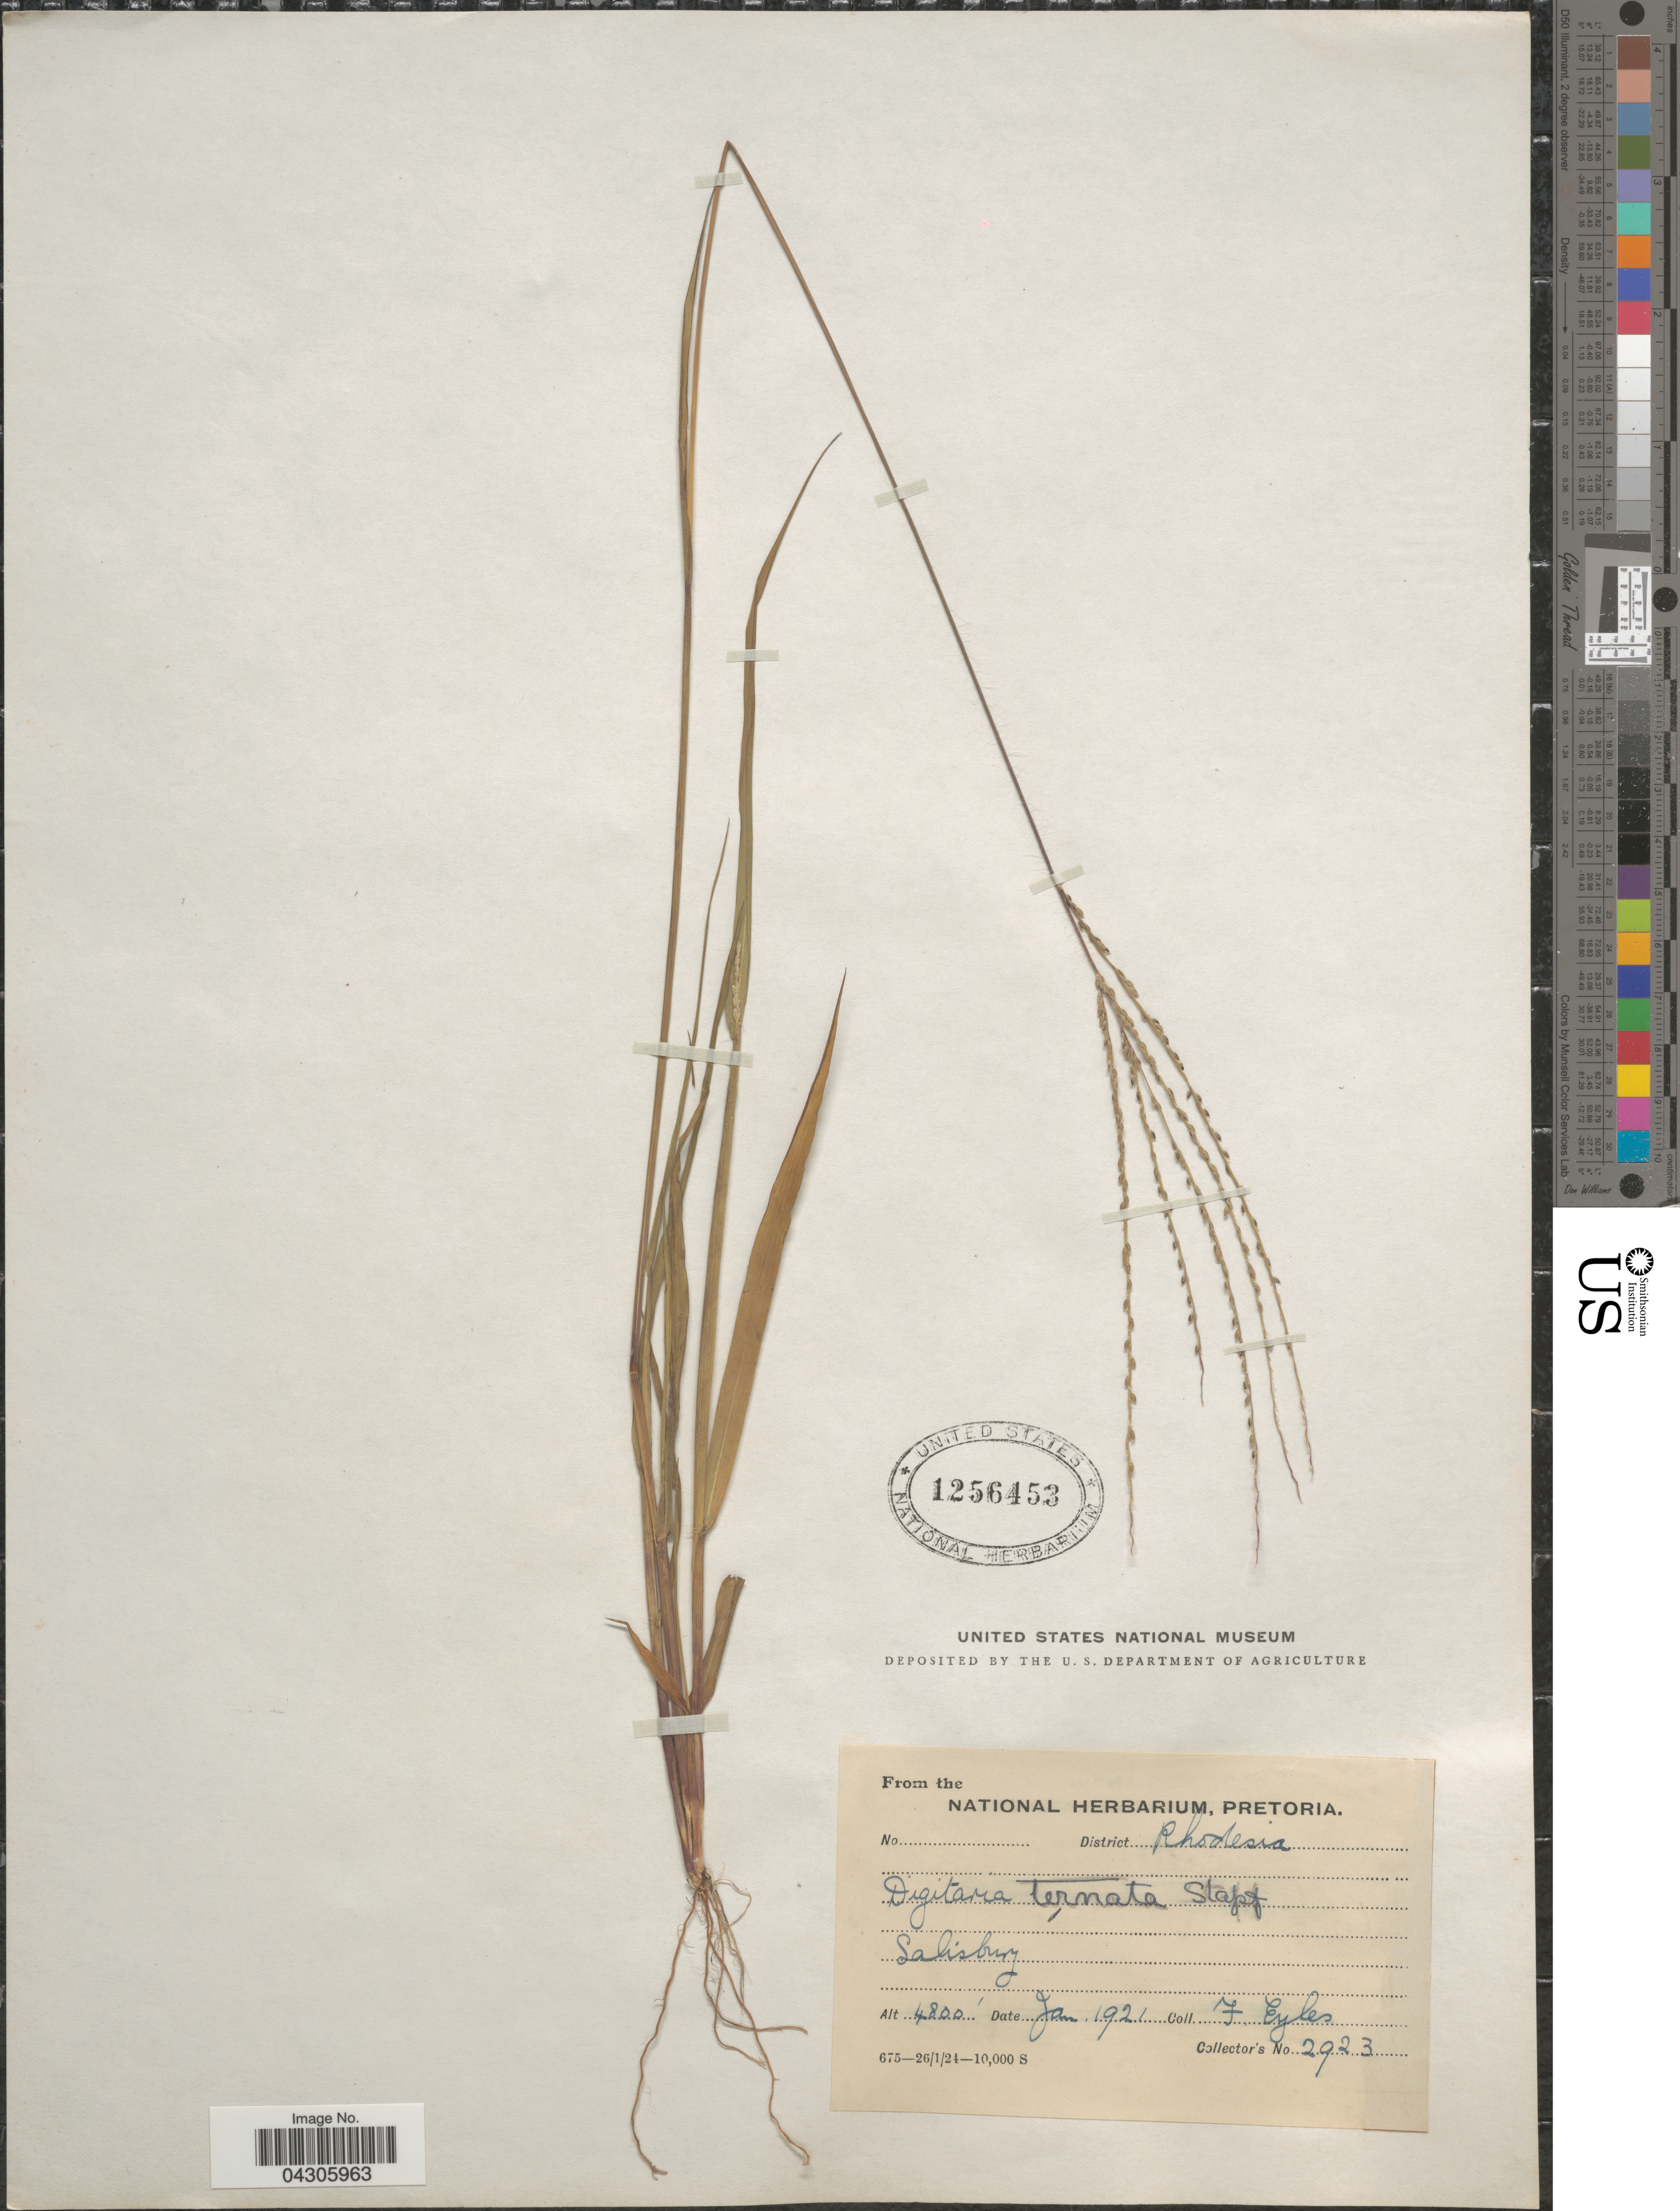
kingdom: Plantae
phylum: Tracheophyta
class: Liliopsida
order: Poales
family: Poaceae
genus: Digitaria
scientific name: Digitaria ternata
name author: (Hochr. ex A. Rich.) Stapf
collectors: F. Eyles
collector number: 2923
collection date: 1921-01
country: Zimbabwe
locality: District Rhodesia. Salisburg.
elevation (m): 1463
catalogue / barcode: US 1256453